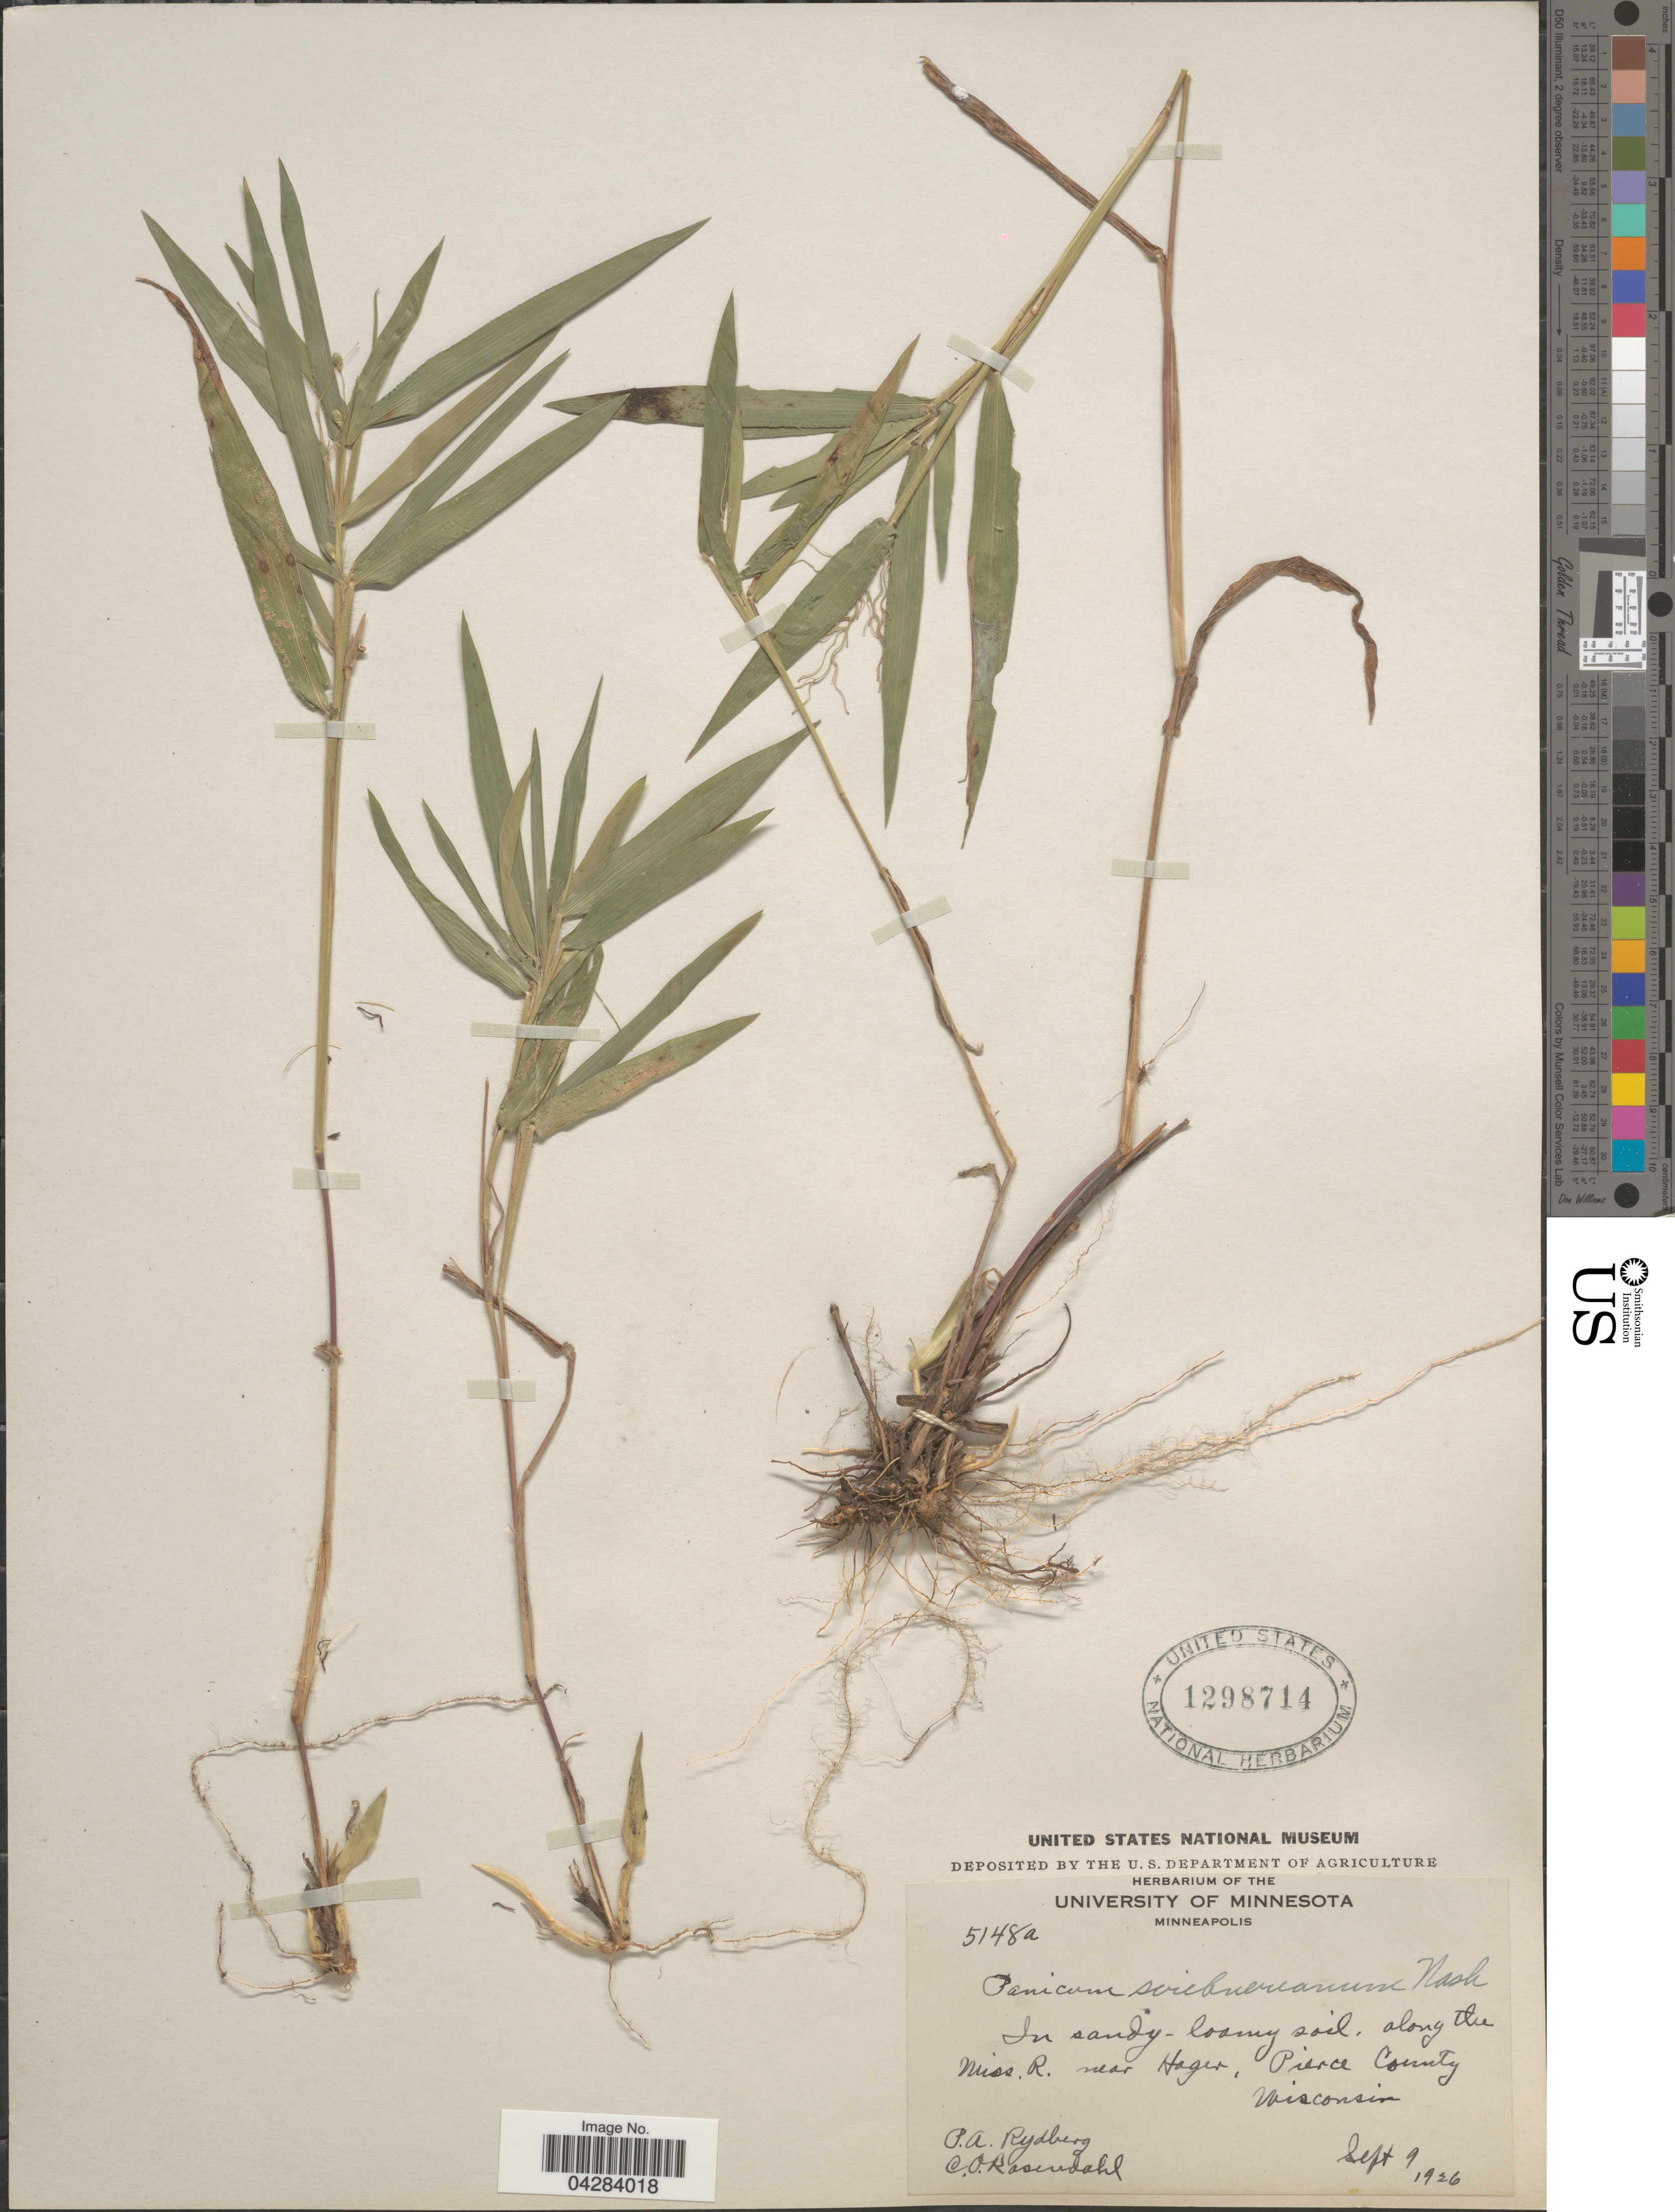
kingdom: Plantae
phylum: Tracheophyta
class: Liliopsida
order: Poales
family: Poaceae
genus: Dichanthelium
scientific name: Dichanthelium oligosanthes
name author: (Schult.) Gould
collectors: P. A. Rydberg & C. O. Rosendahl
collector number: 5148a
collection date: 1926-09-09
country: United States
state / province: Wisconsin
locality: In sandy-loamy soil, along the Miss. R. near Hager, Pierce County.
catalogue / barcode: US 1298714